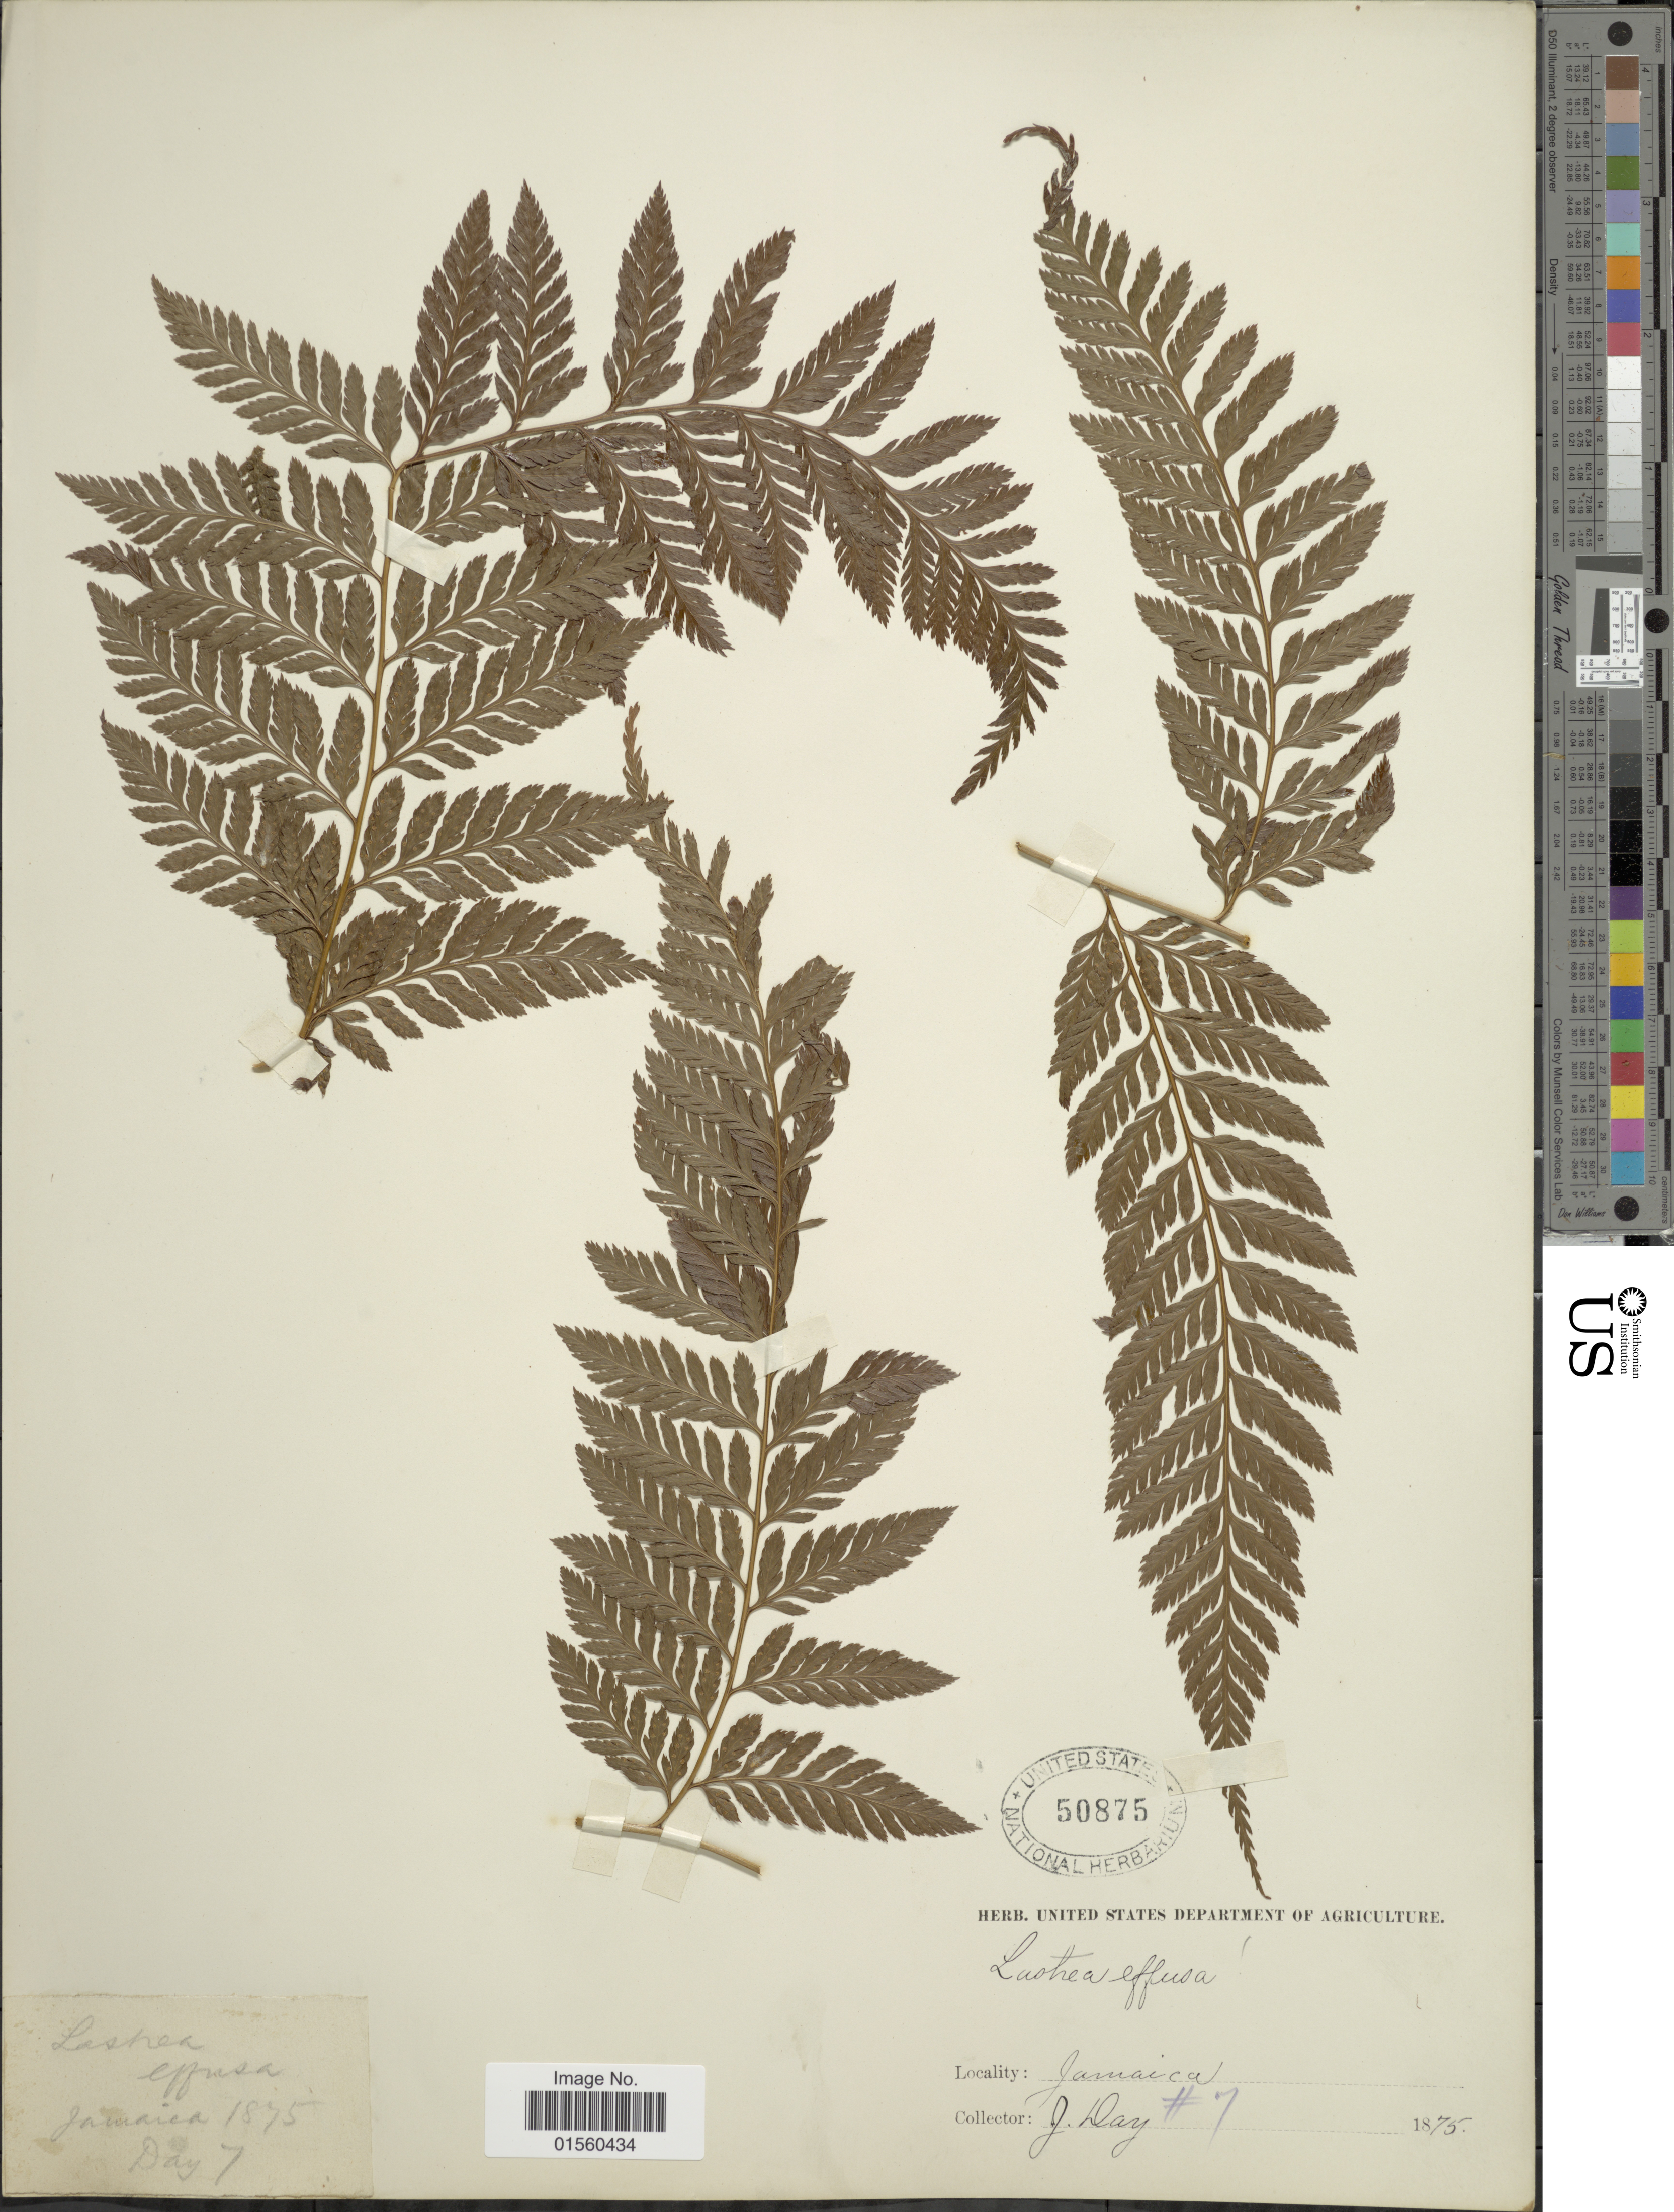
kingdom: Plantae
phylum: Tracheophyta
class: Polypodiopsida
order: Polypodiales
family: Dryopteridaceae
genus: Parapolystichum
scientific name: Parapolystichum effusum var. effusum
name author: (Sw.) Ching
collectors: J. Day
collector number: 7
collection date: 1875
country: Jamaica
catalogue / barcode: US 50875